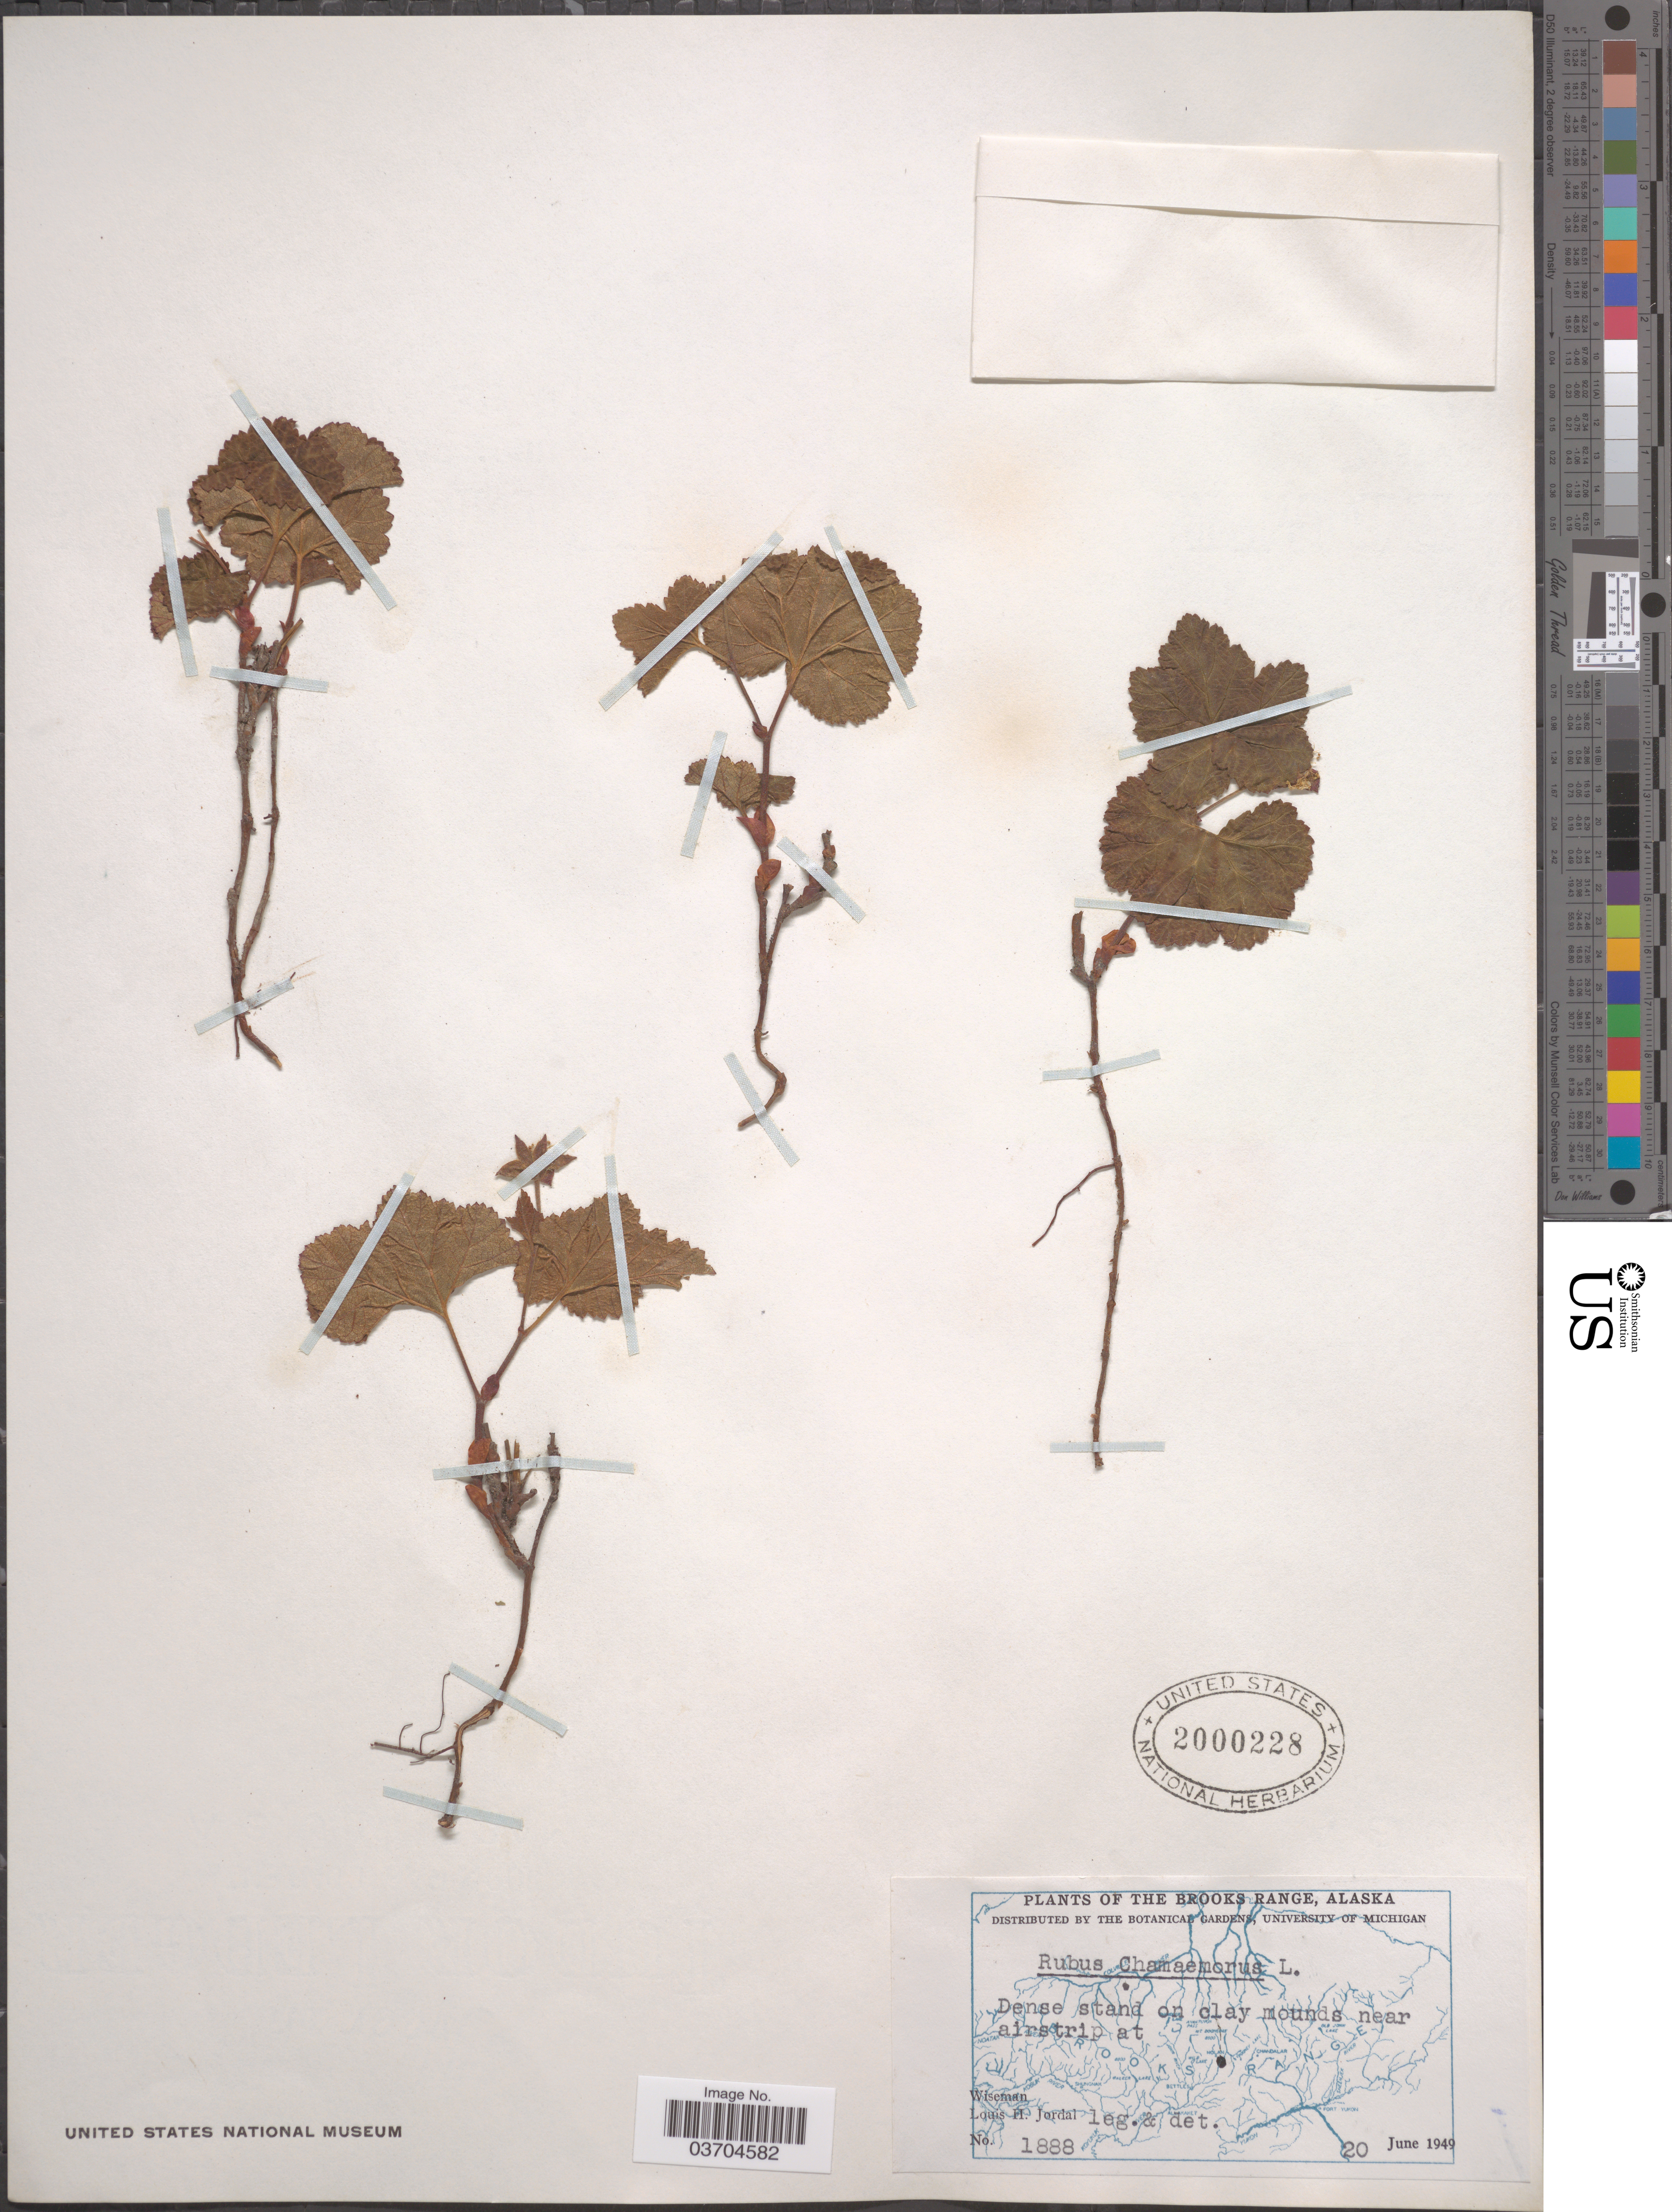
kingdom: Plantae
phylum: Tracheophyta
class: Magnoliopsida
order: Rosales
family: Rosaceae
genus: Rubus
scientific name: Rubus chamaemorus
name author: L.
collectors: L. Jordal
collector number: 1888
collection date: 1949-06-20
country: United States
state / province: Alaska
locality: The Brooks Range. Near airstrip at. Wiseman.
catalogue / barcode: US 2000228